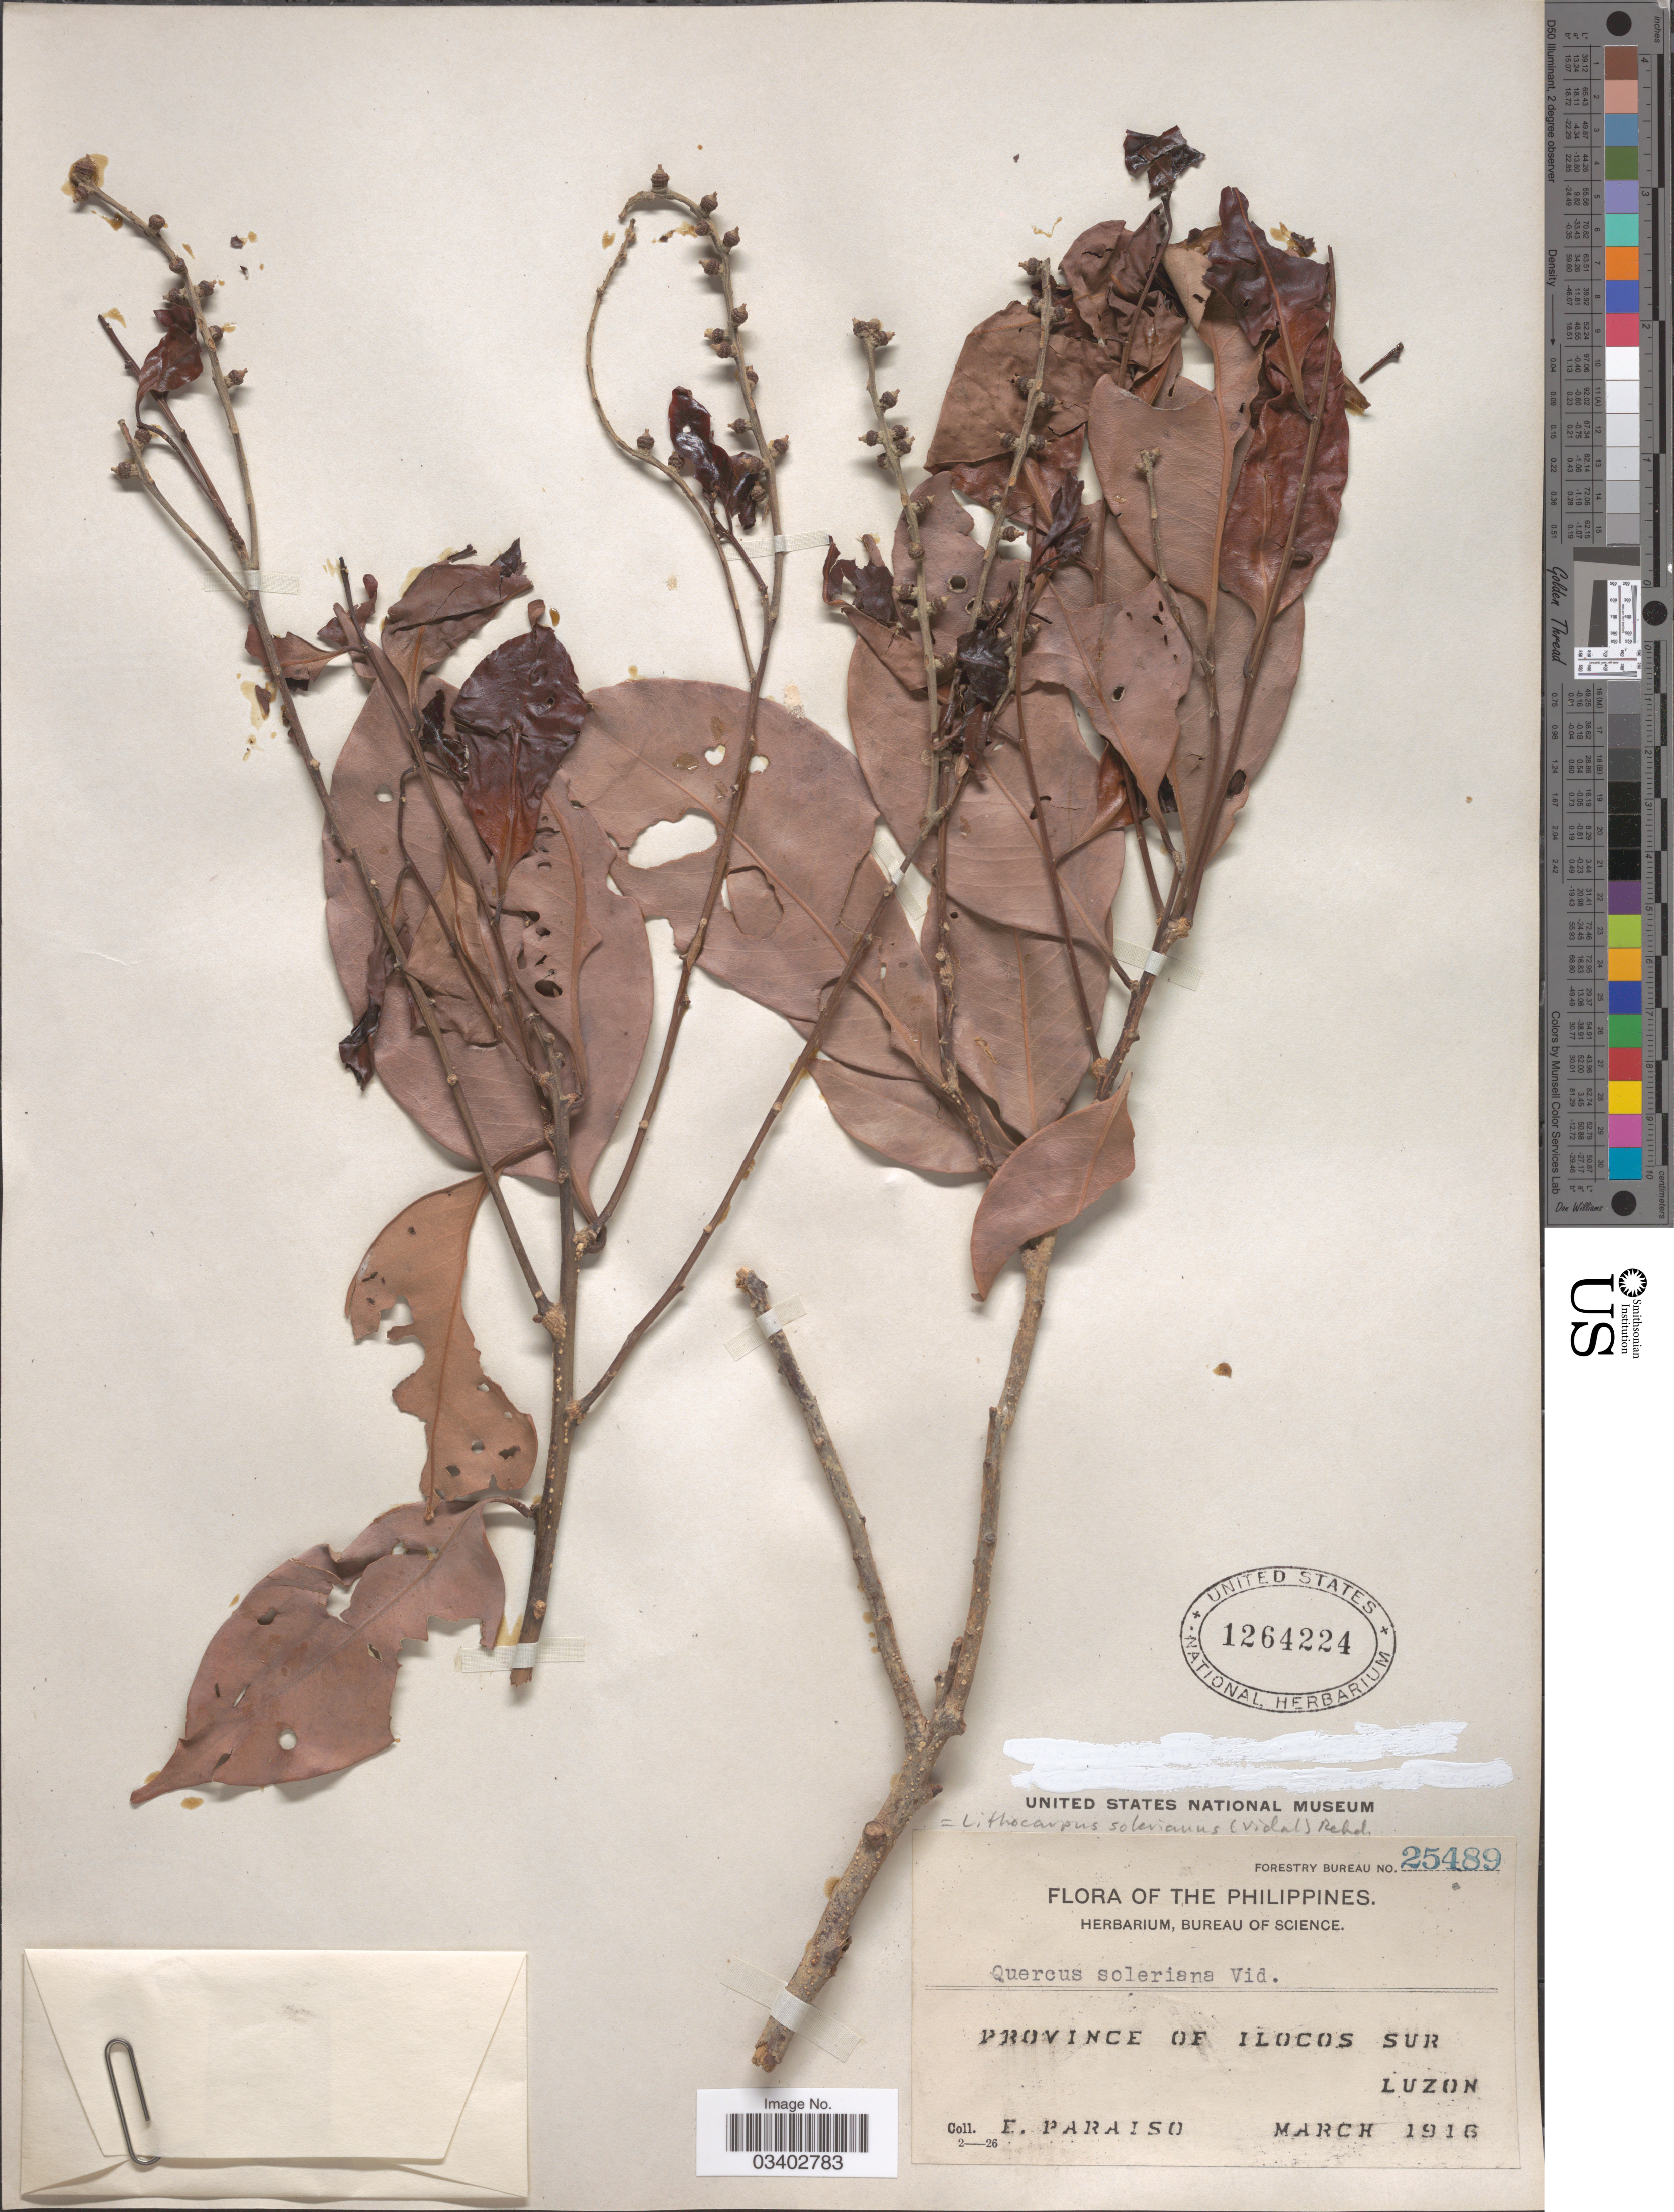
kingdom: Plantae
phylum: Tracheophyta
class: Magnoliopsida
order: Fagales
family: Fagaceae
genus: Lithocarpus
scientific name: Lithocarpus solerianus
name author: (Vidal) Rehder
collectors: E. Paraiso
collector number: Forestry Bureau 25489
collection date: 1916-03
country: Philippines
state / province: Ilocos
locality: Province of Ilocos Sur. Luzon.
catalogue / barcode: US 1264224